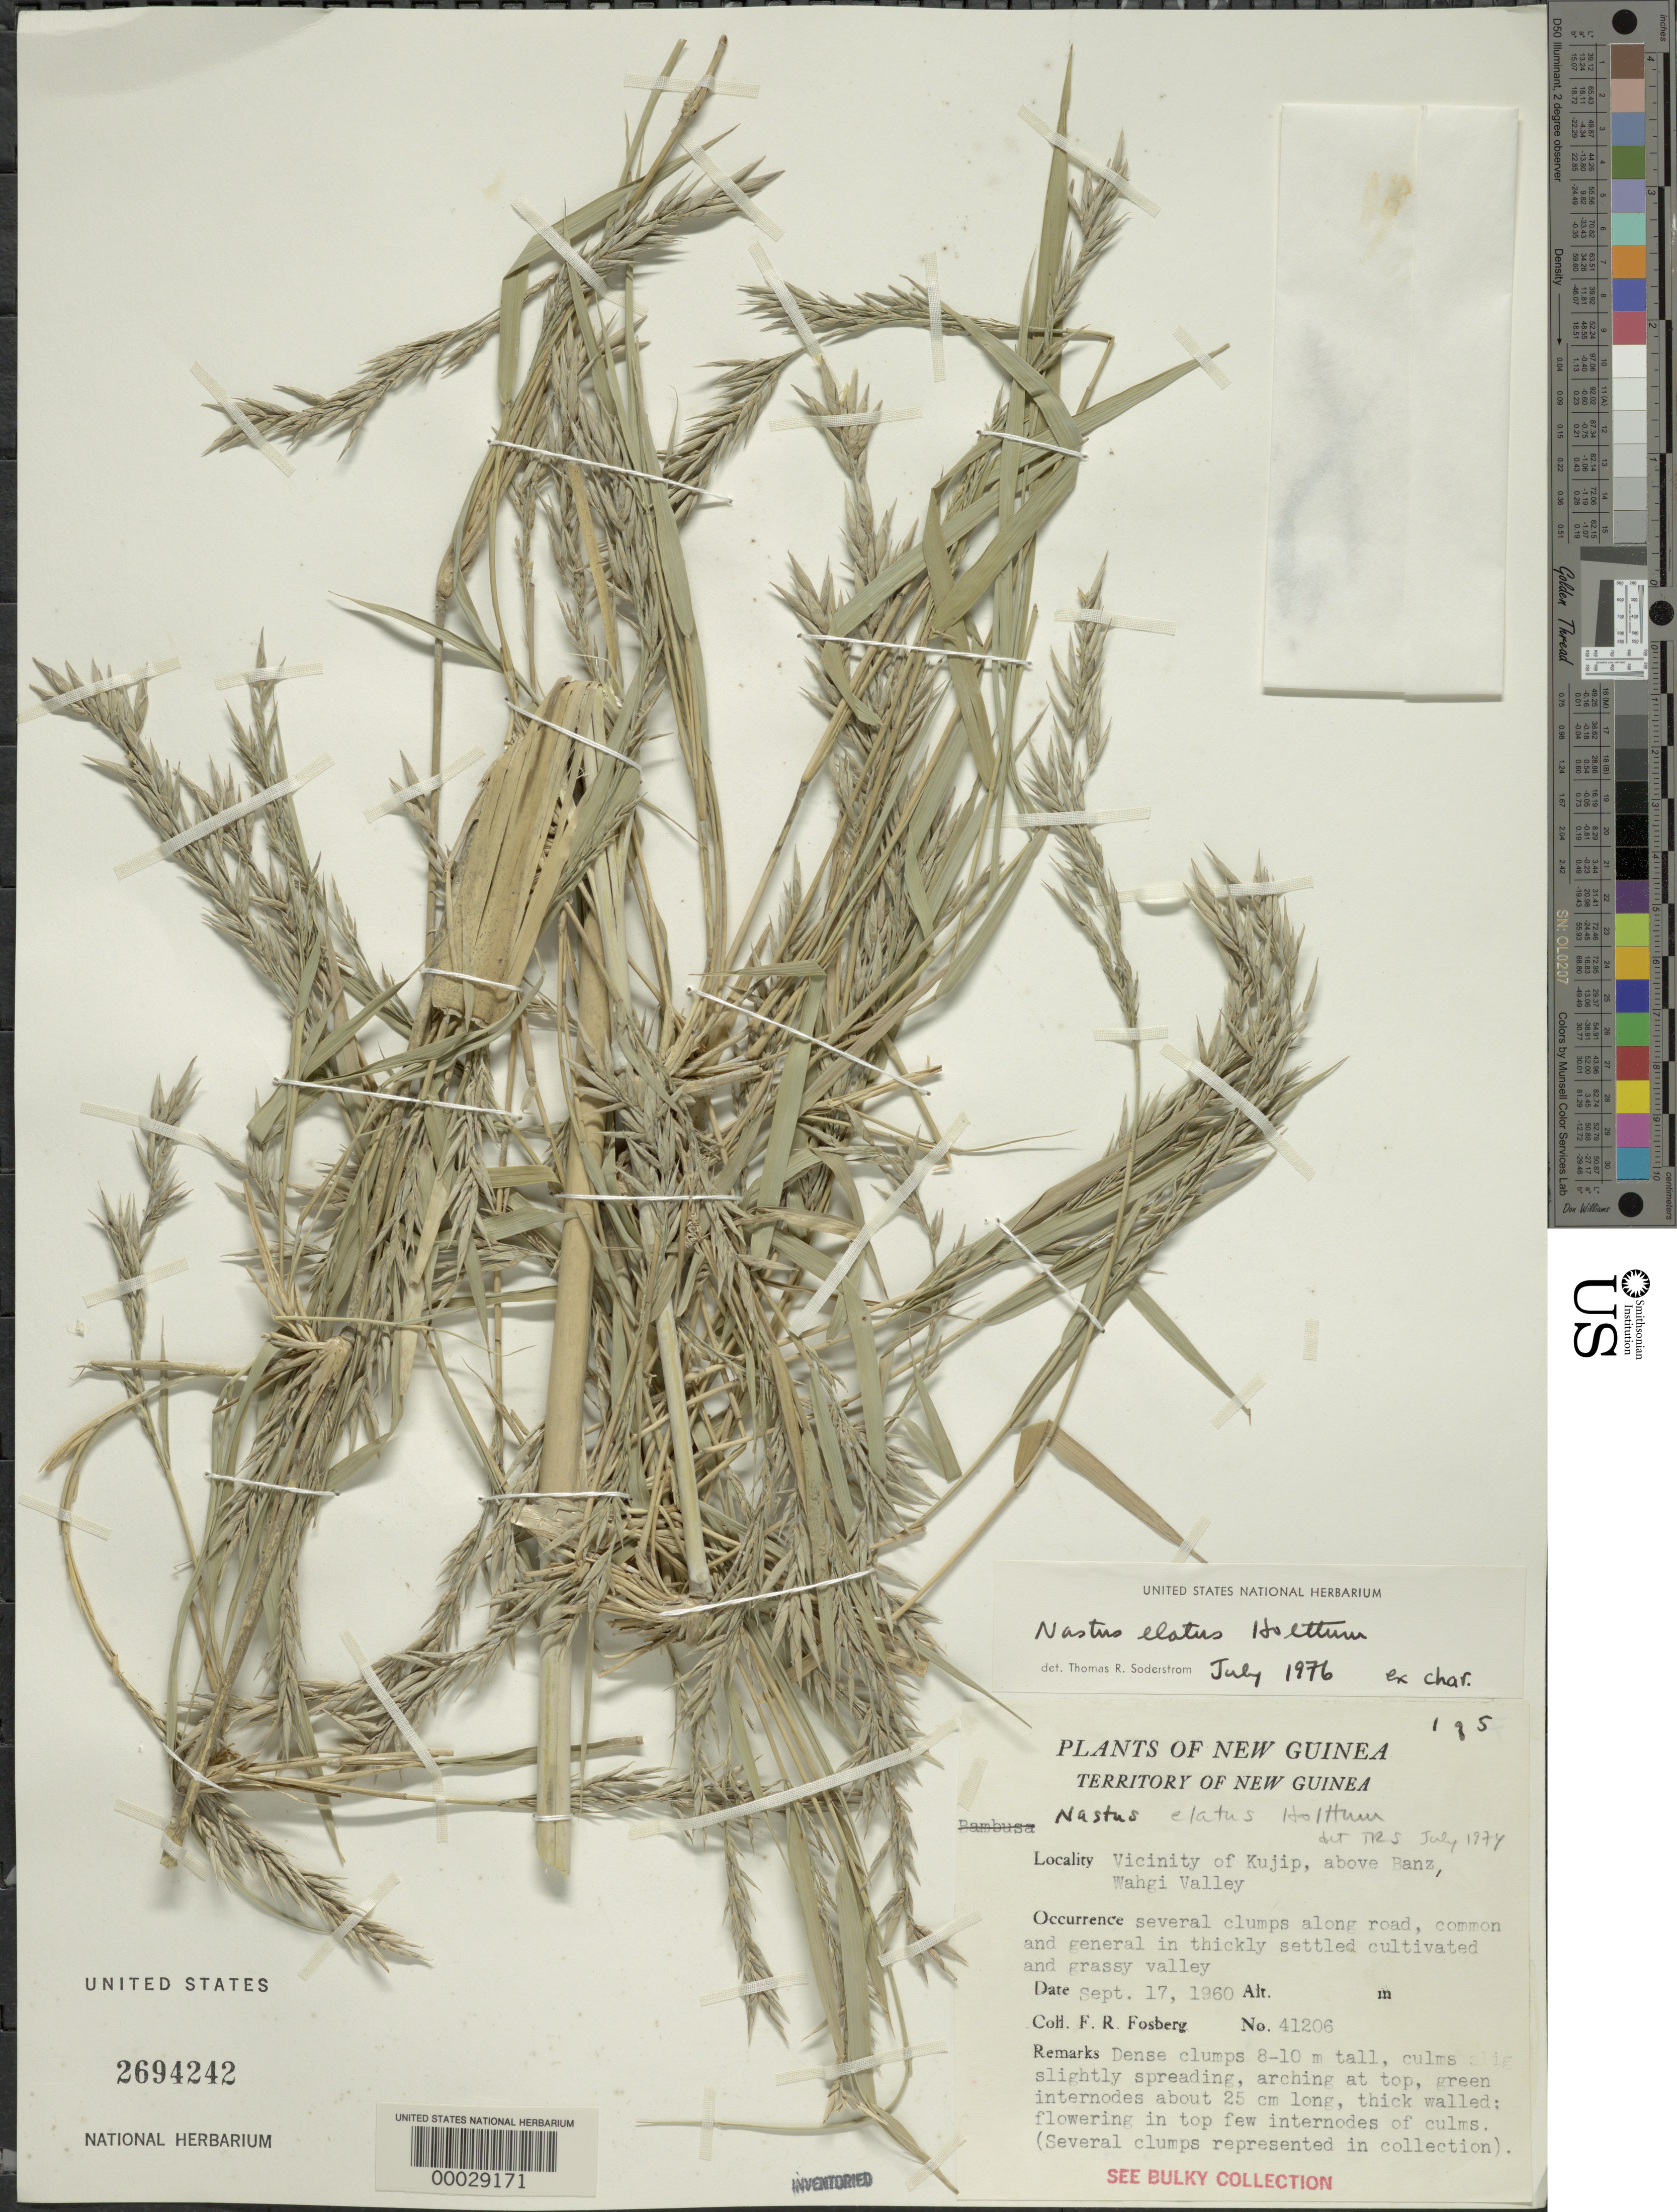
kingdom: Plantae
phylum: Tracheophyta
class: Liliopsida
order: Poales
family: Poaceae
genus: Nastus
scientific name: Nastus elatus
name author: Holttum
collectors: F. R. Fosberg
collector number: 41206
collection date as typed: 17 Sep 1960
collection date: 1960-09-17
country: Indonesia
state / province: Irian Jaya ?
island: New Guinea Island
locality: Kujip. [country could also be papua new guinea.]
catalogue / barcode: US 2694242